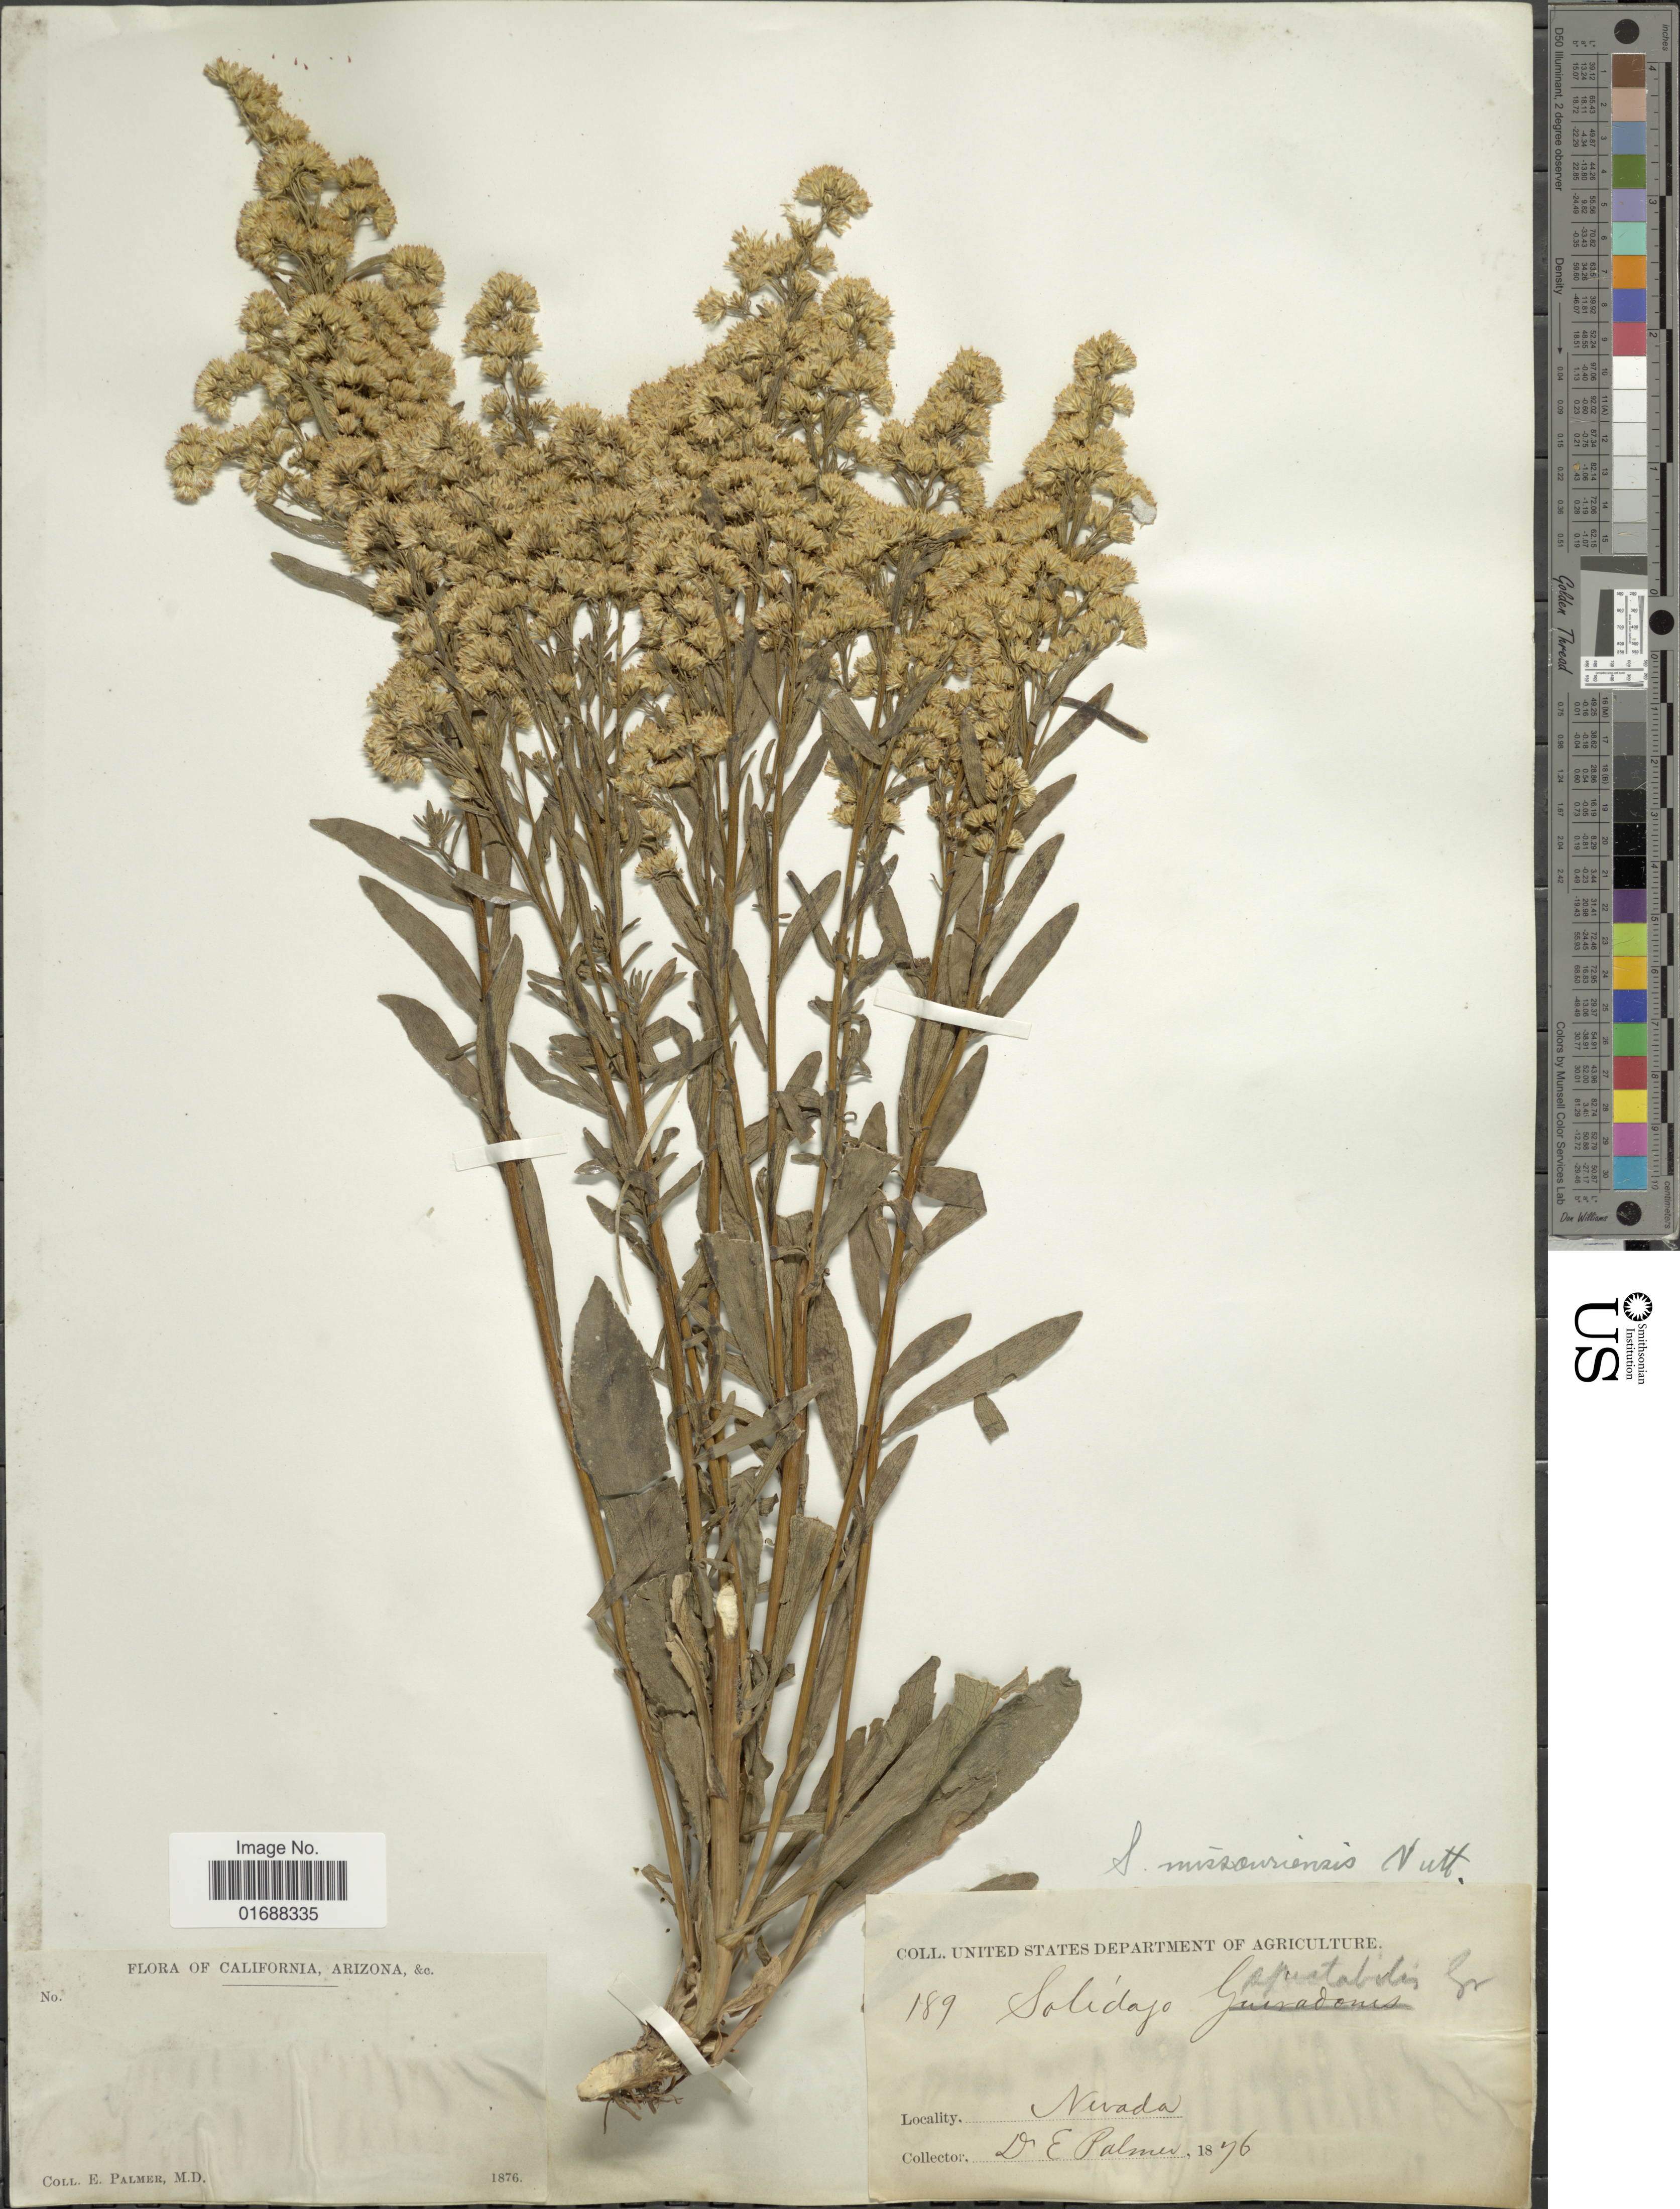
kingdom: Plantae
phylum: Tracheophyta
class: Magnoliopsida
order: Asterales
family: Asteraceae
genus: Solidago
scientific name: Solidago missouriensis var. missouriensis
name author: Nutt.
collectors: E. Palmer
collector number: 189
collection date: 1876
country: United States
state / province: Nevada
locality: Nevada.